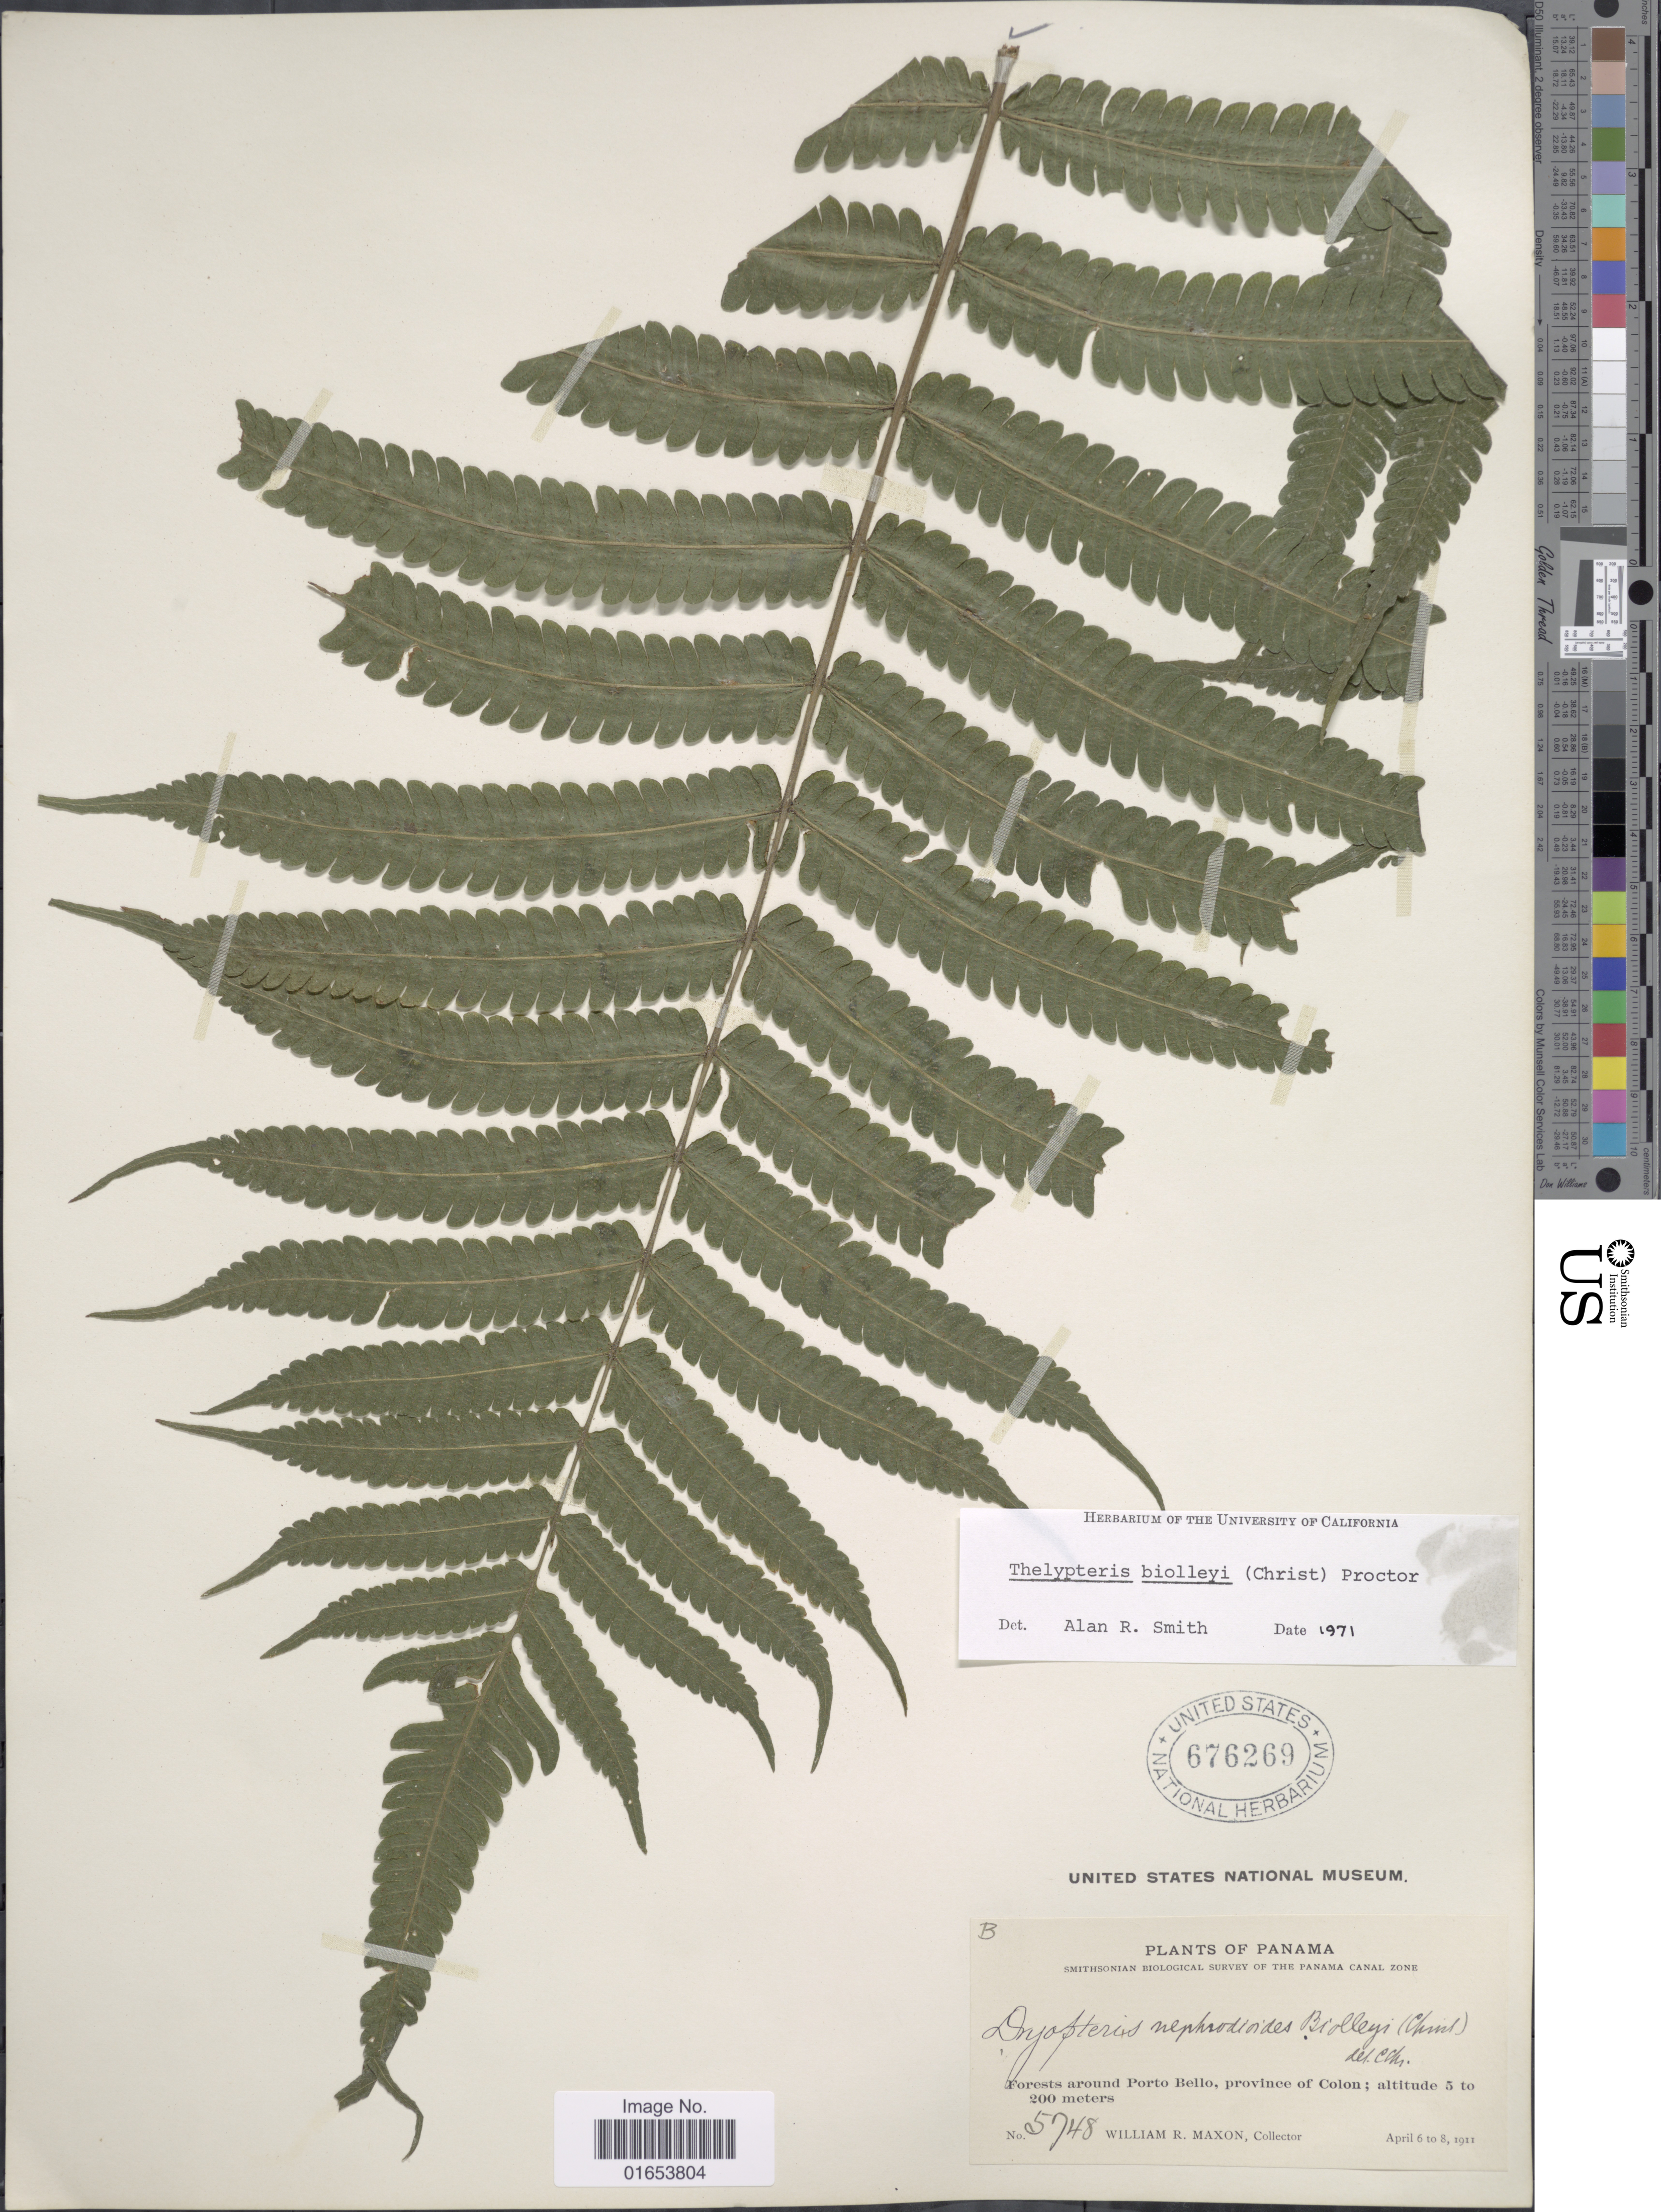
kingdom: Plantae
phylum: Tracheophyta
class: Polypodiopsida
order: Polypodiales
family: Thelypteridaceae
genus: Goniopteris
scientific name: Goniopteris biolleyi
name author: (C. Chr.) Pic. Serm.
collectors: W. R. Maxon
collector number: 5748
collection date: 1911-04-06/1911-04-08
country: Panama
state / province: Colón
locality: Forests around Porto Bello, province of Colon, Panama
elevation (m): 5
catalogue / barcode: US 676269